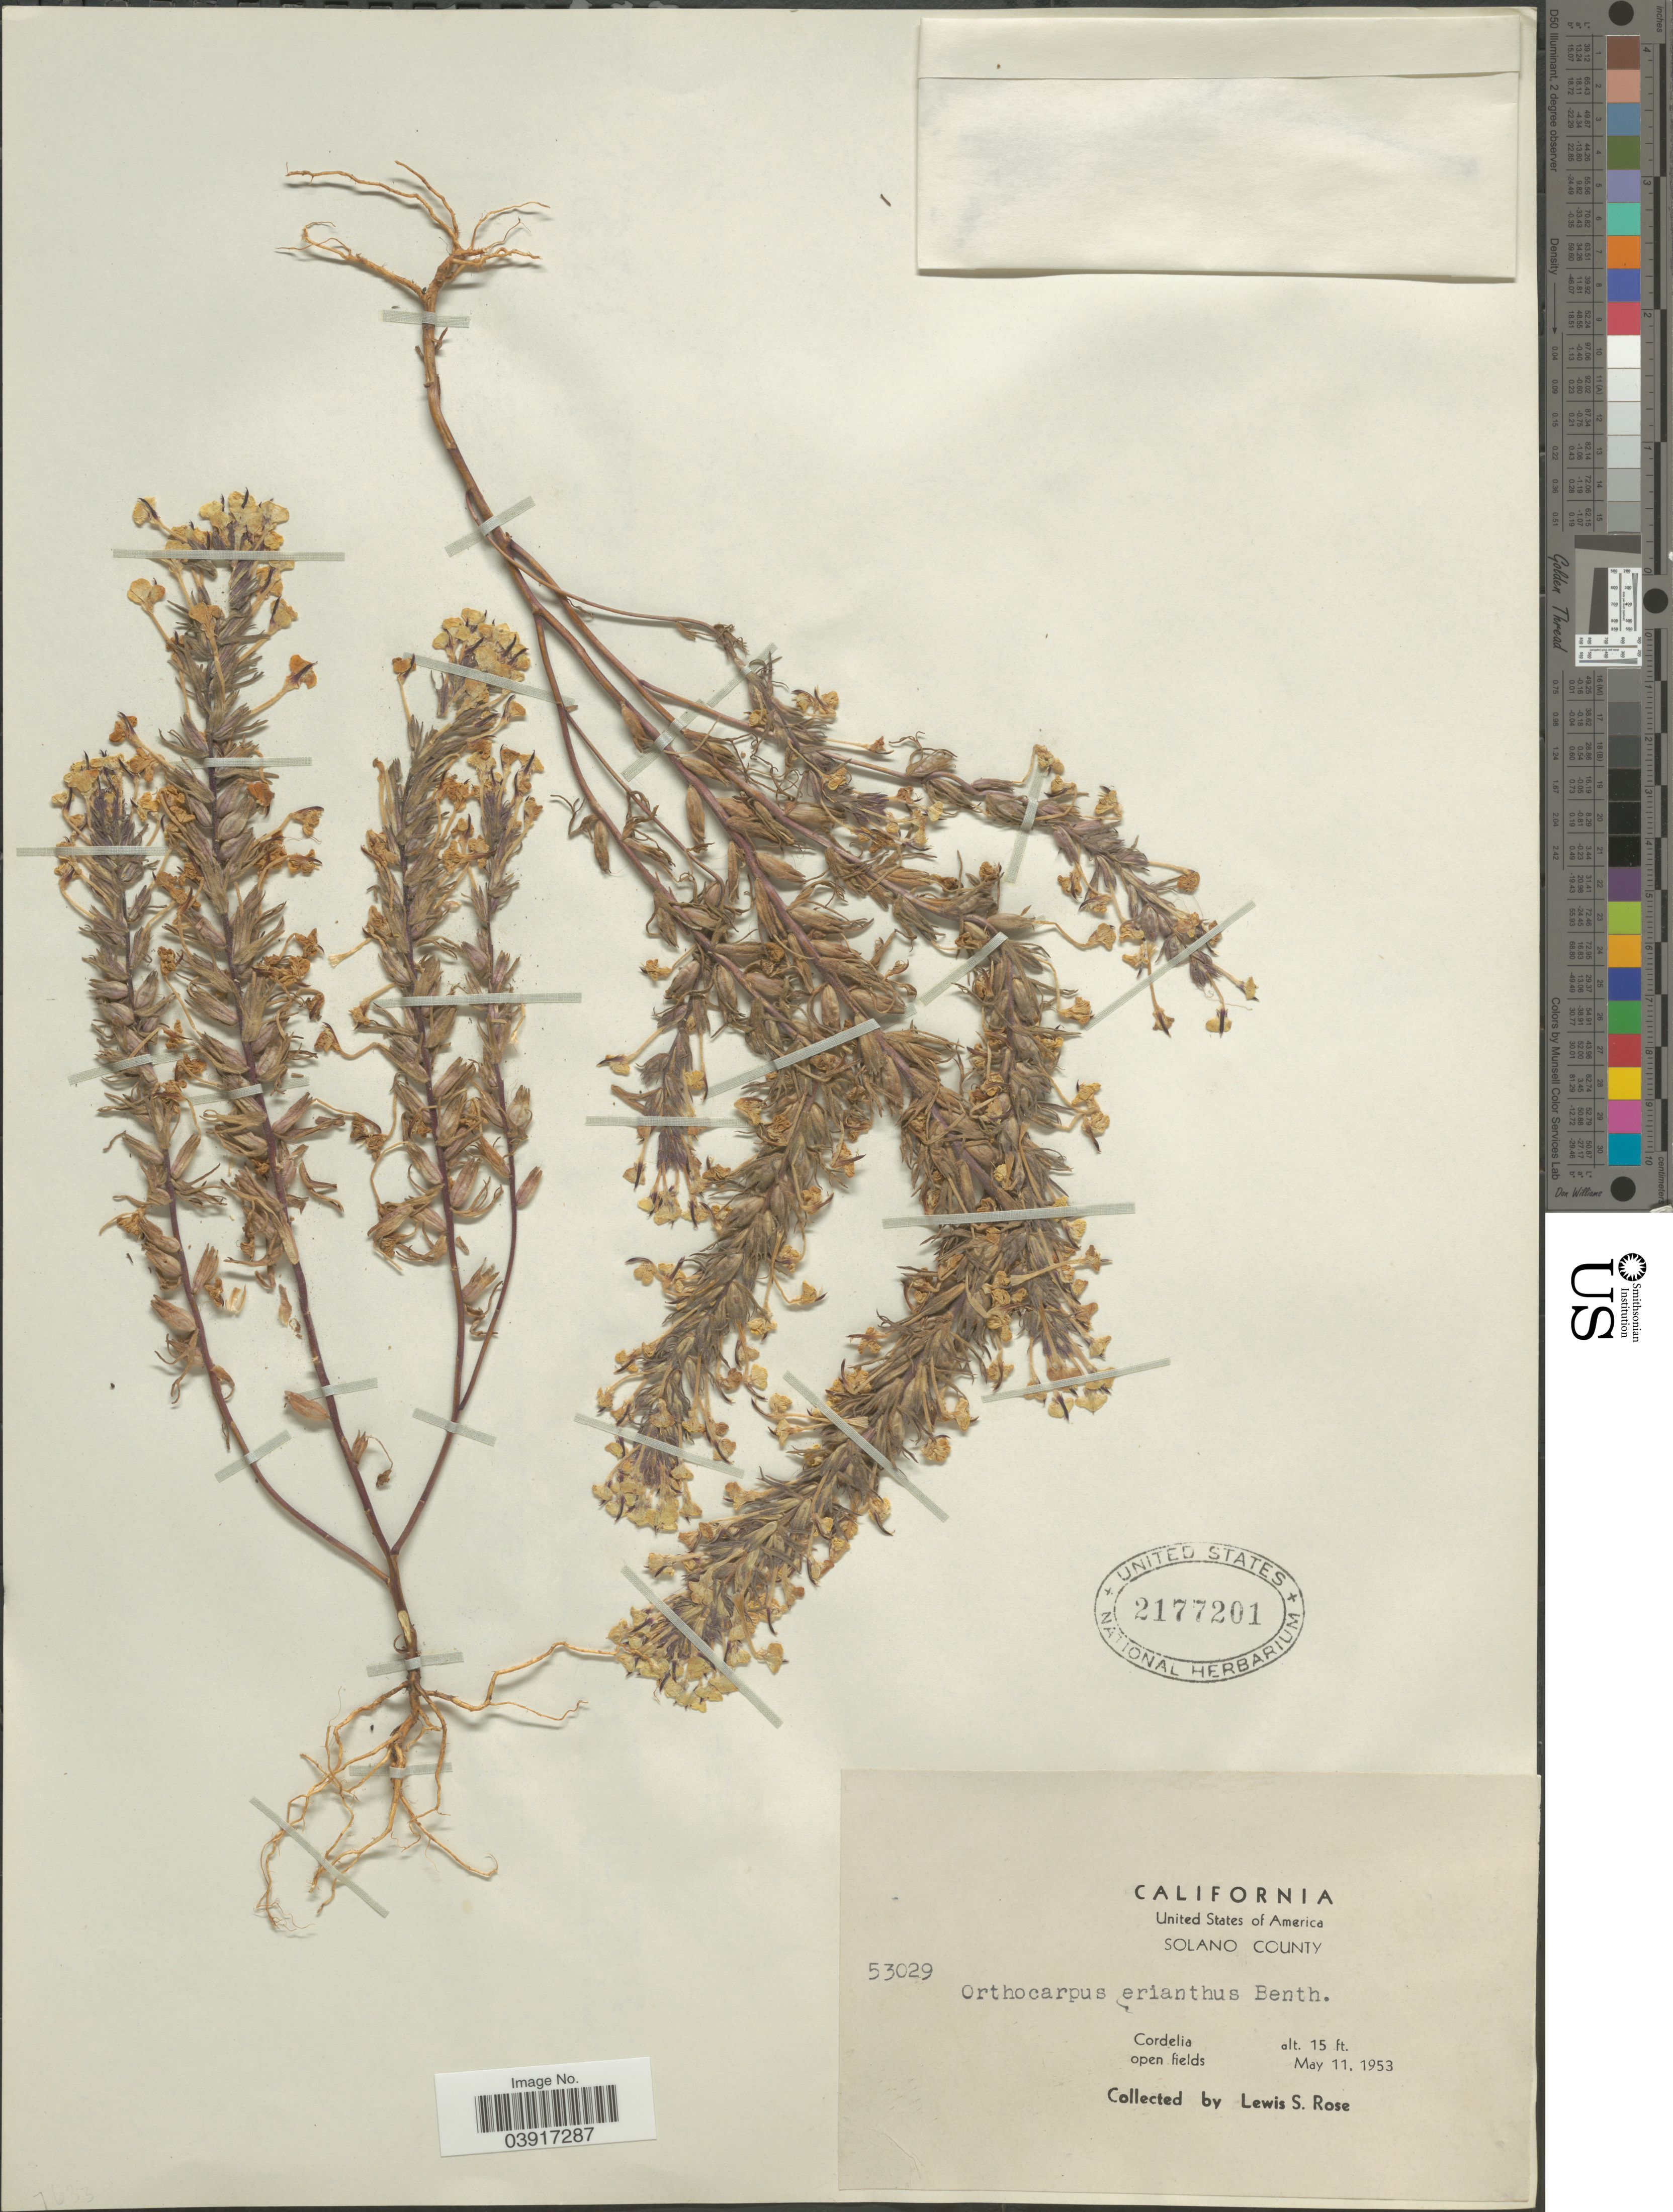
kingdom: Plantae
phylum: Tracheophyta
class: Magnoliopsida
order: Lamiales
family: Orobanchaceae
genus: Orthocarpus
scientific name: Orthocarpus erianthus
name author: Benth.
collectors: L. S. Rose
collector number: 53029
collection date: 1953-05-11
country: United States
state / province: California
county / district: Solano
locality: Solano County.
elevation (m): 5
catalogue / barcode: US 2177201